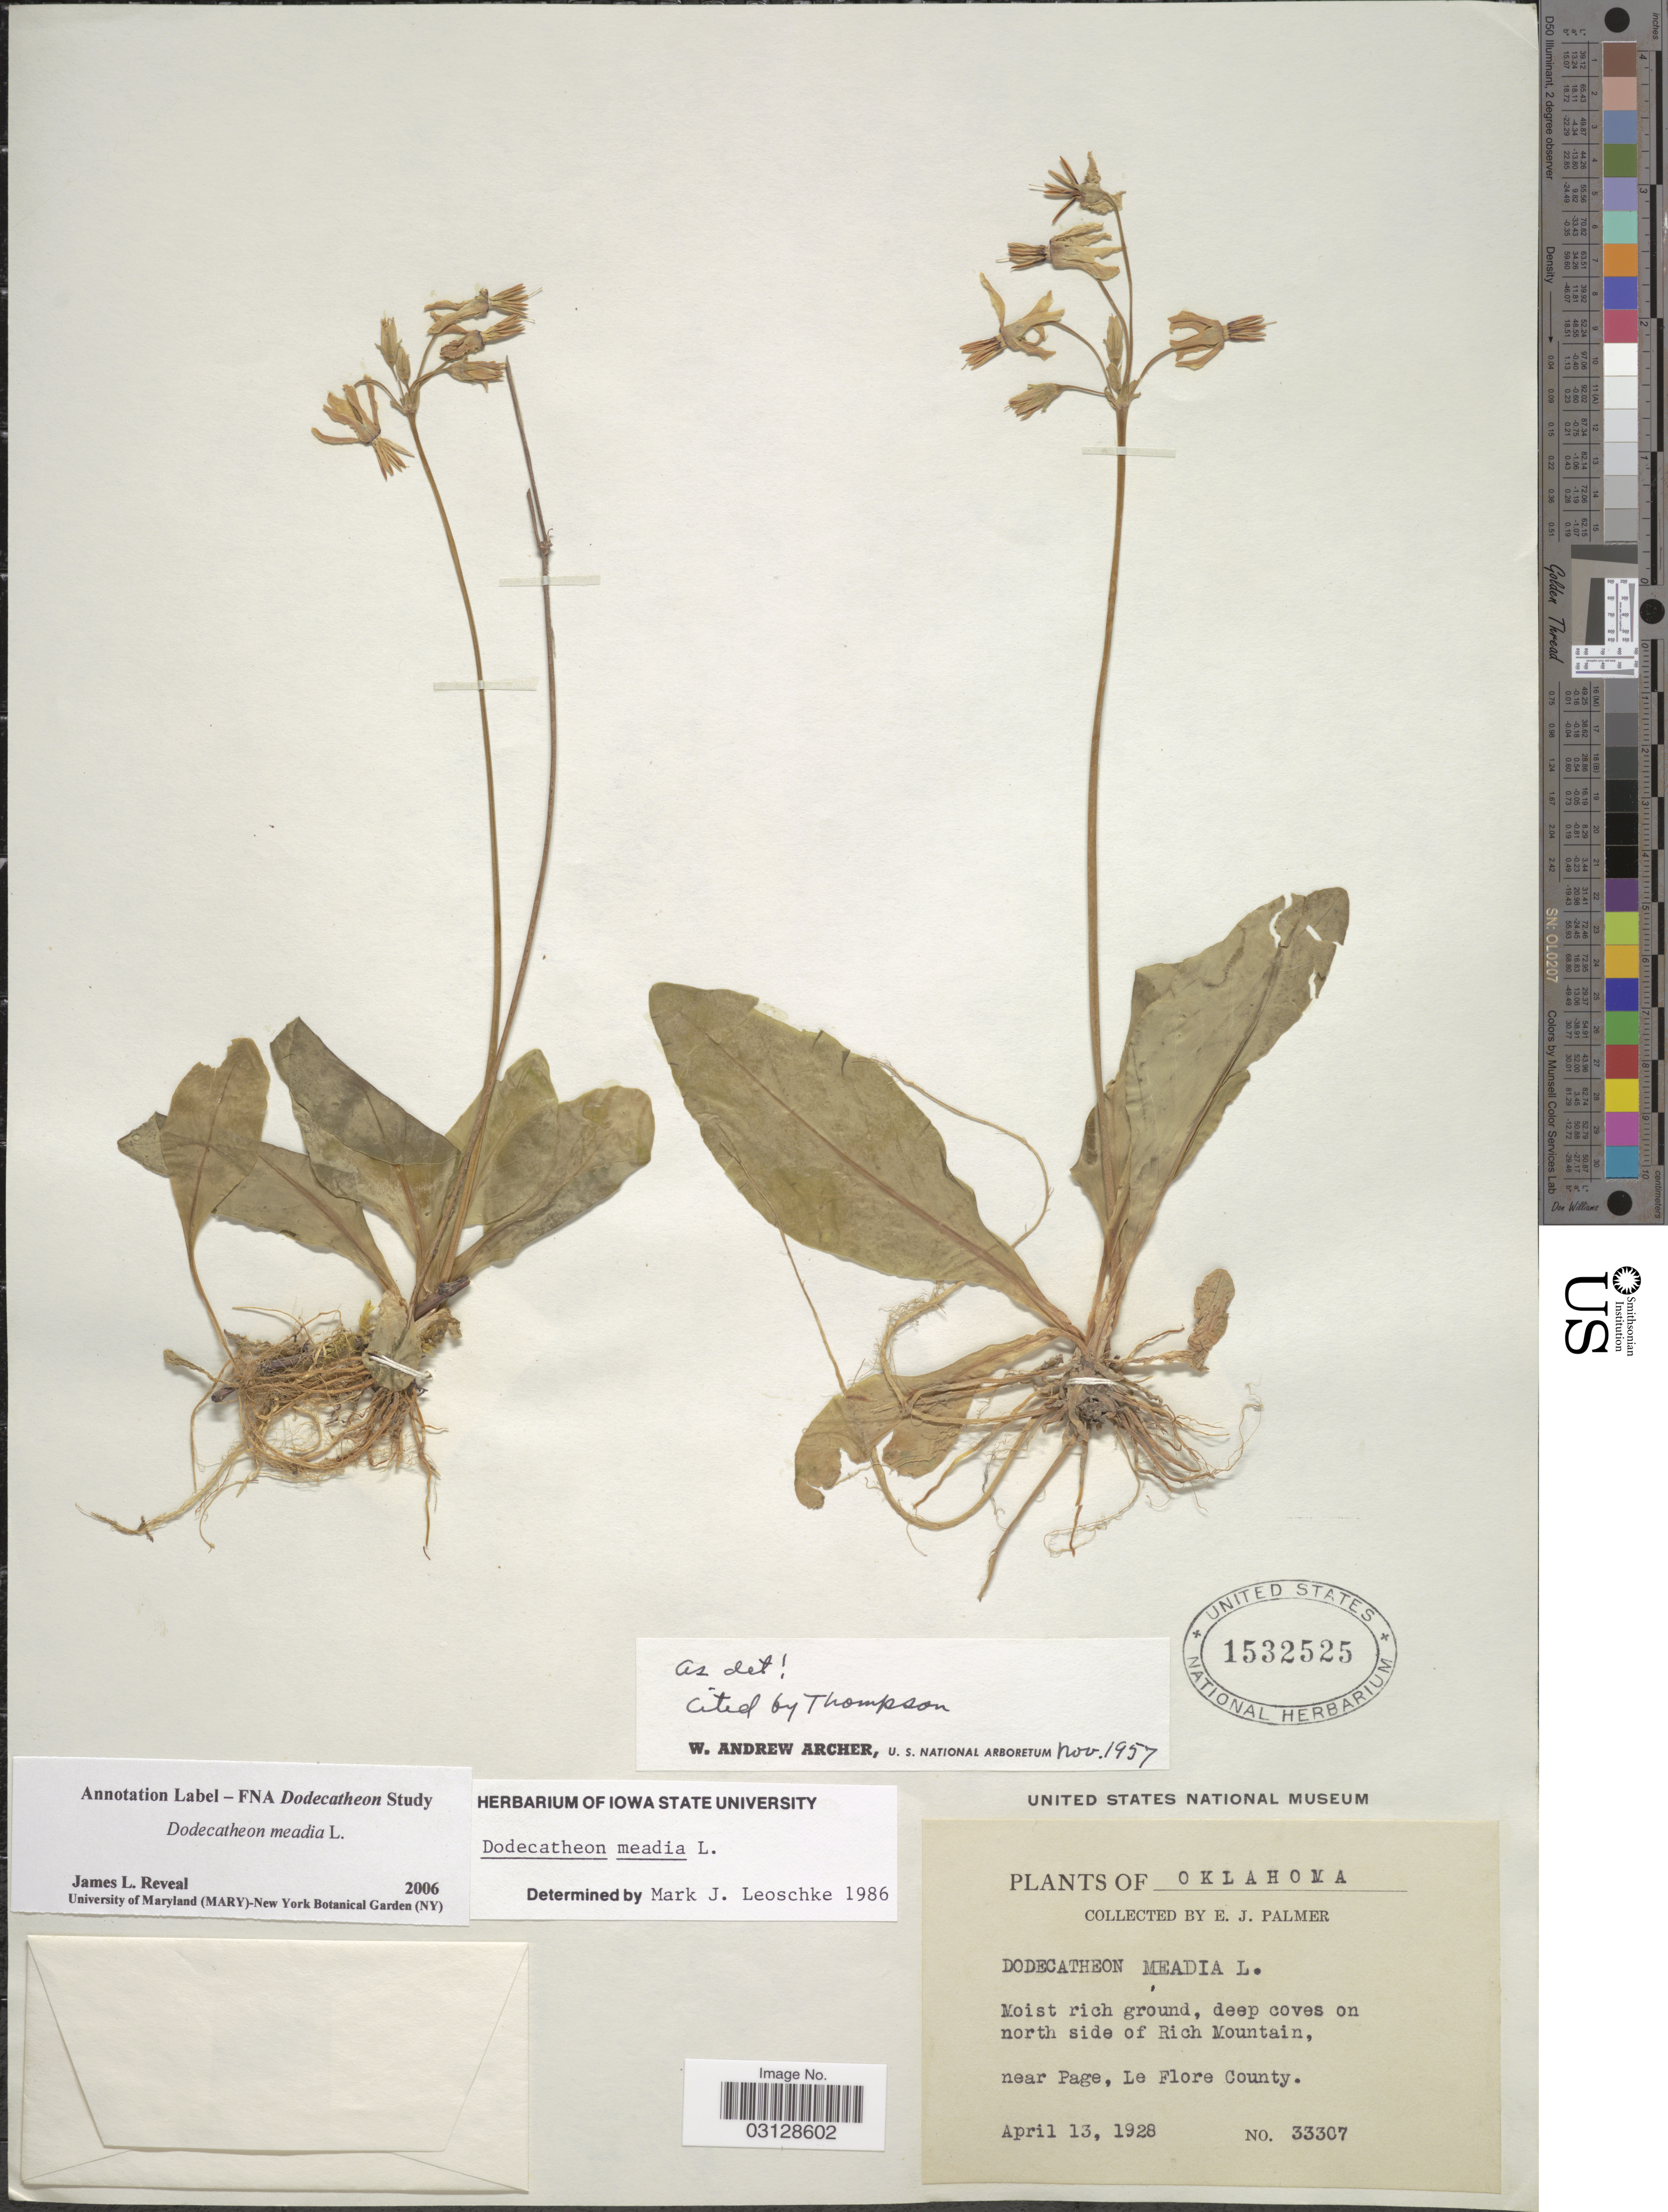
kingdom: Plantae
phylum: Tracheophyta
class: Magnoliopsida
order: Ericales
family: Primulaceae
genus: Dodecatheon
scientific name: Dodecatheon meadia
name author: L.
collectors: E. J. Palmer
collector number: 33307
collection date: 1928-04-13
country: United States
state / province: Oklahoma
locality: Deep coves on north side of Rich Mountain, near Page, Le Flore County.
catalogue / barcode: US 1532525